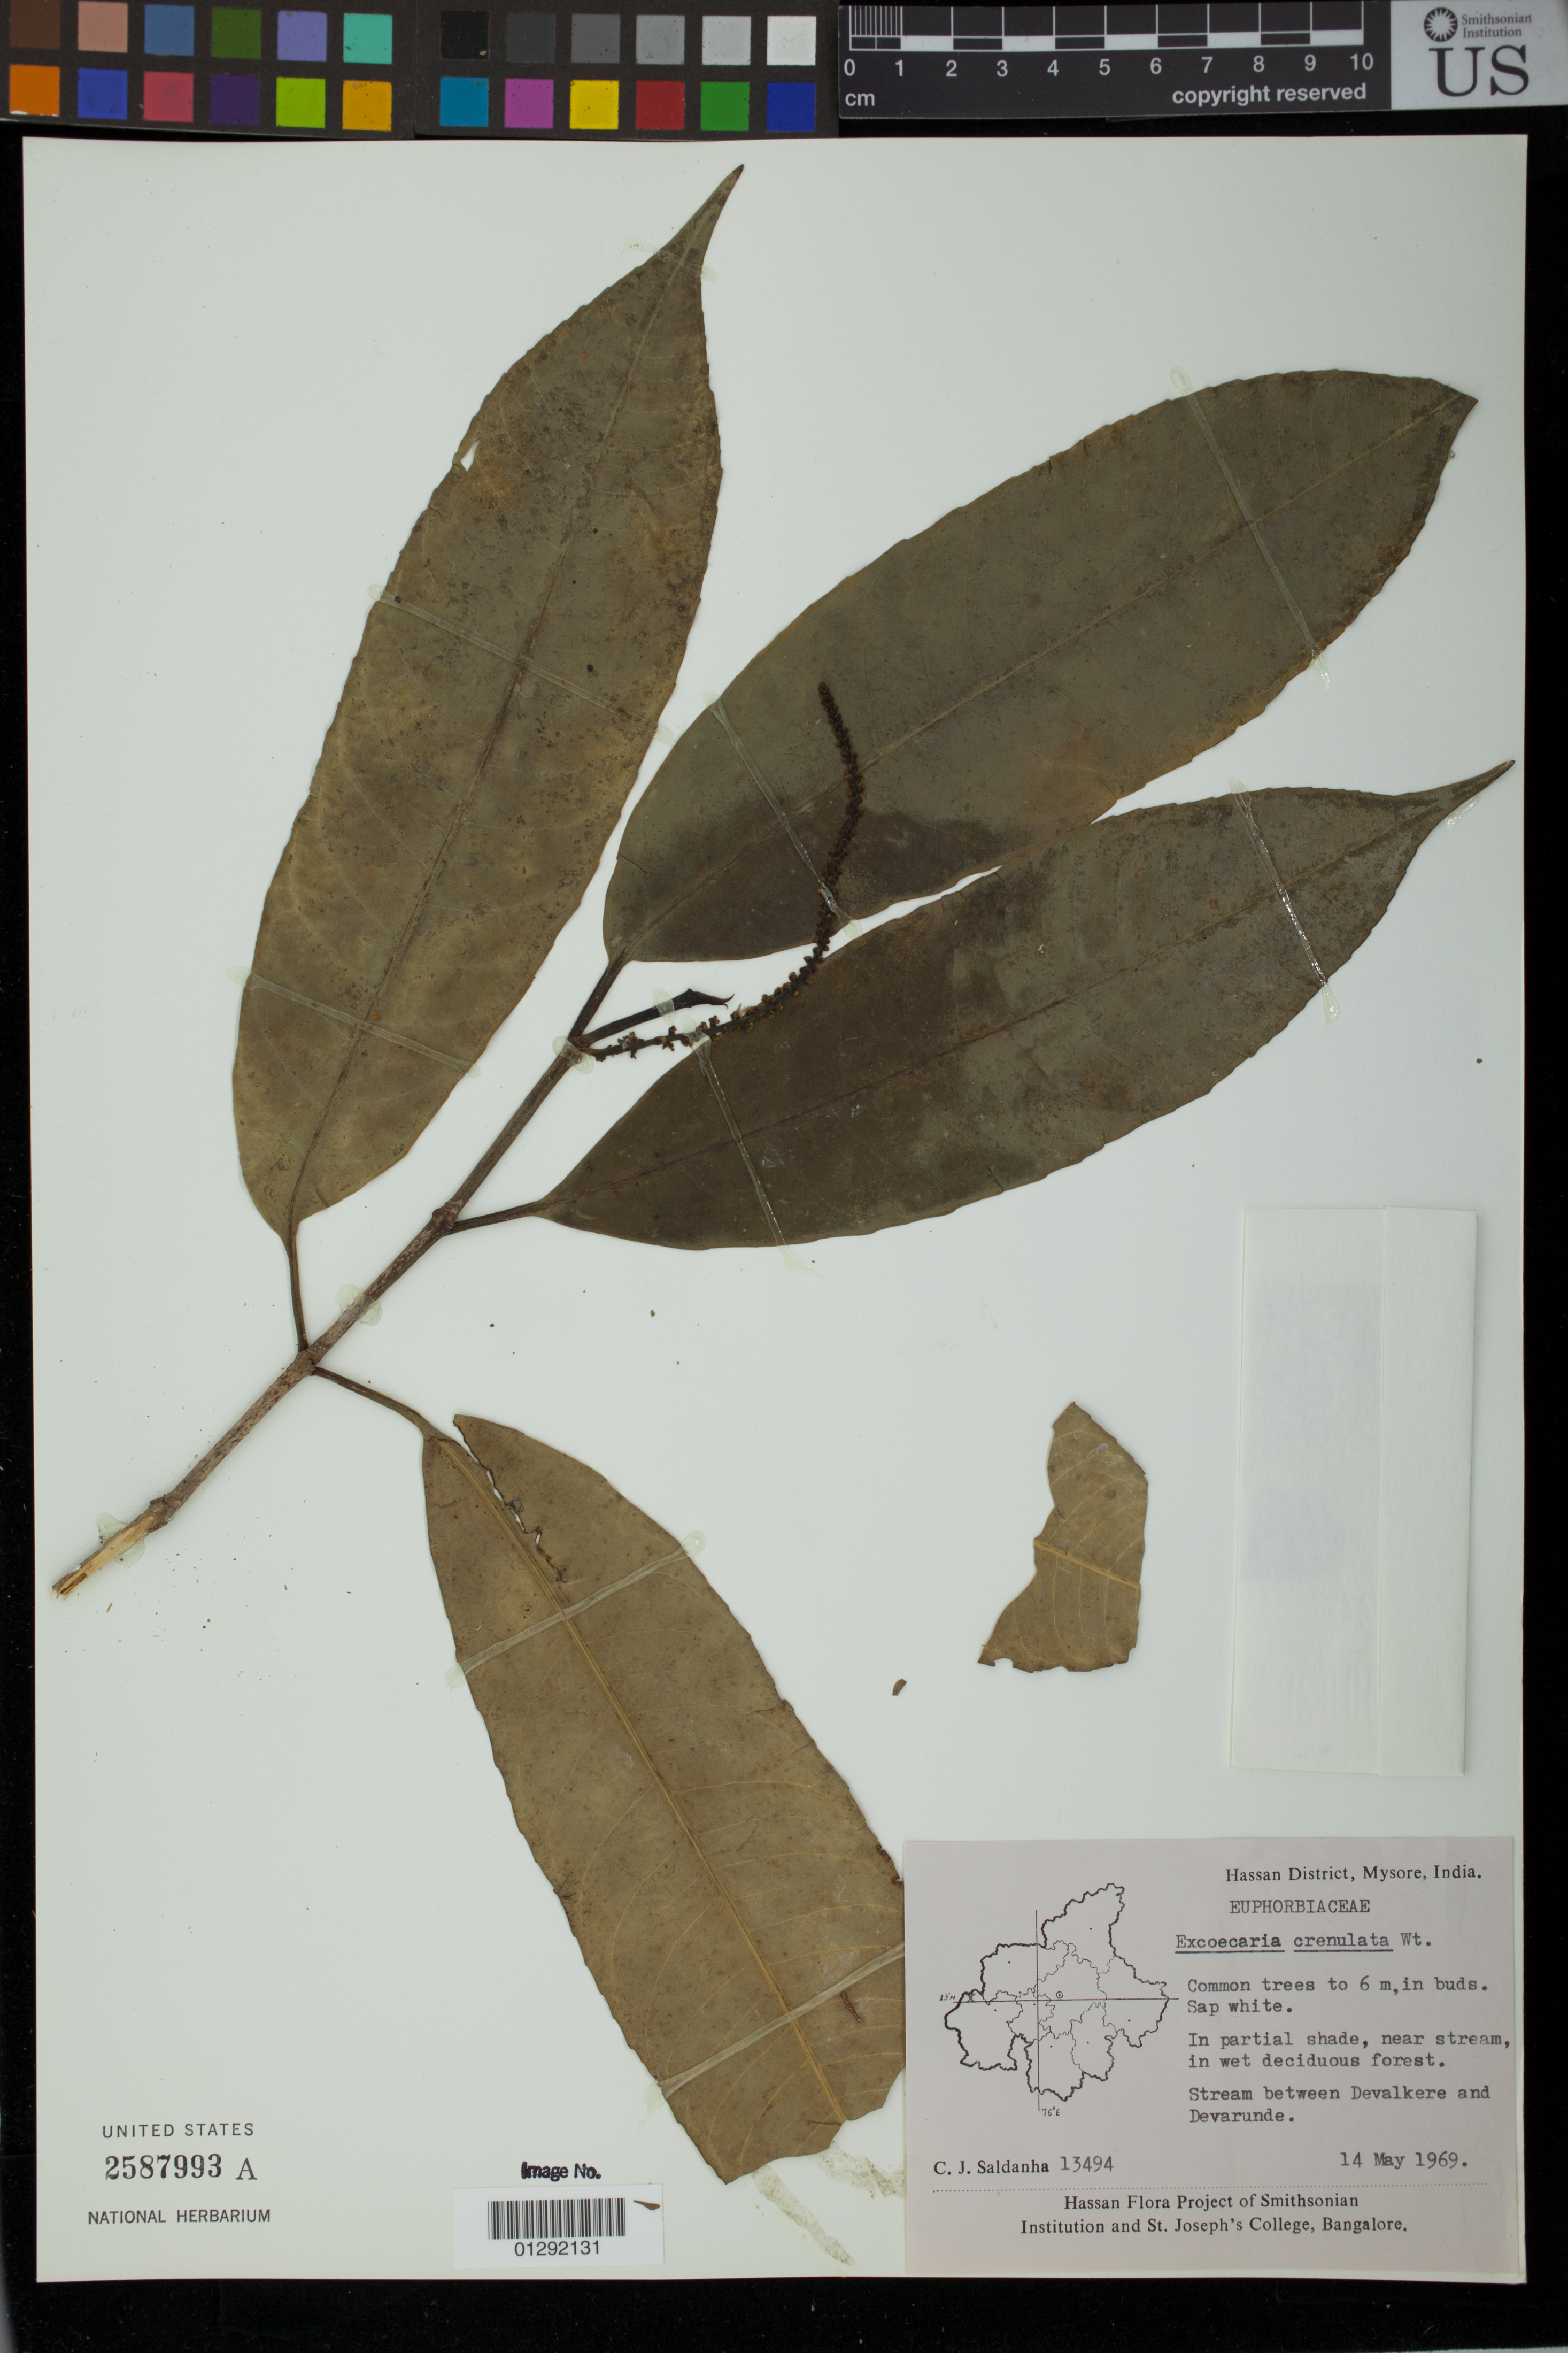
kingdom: Plantae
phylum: Tracheophyta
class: Magnoliopsida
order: Malpighiales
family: Euphorbiaceae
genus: Excoecaria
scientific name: Excoecaria crenulata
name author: Wight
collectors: C. J. Saldanha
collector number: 13494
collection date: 1969-05-14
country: India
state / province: Karnataka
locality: Hassan District: Mysore. Near stream between Devalkere and Devarunde.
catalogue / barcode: US 2587993A